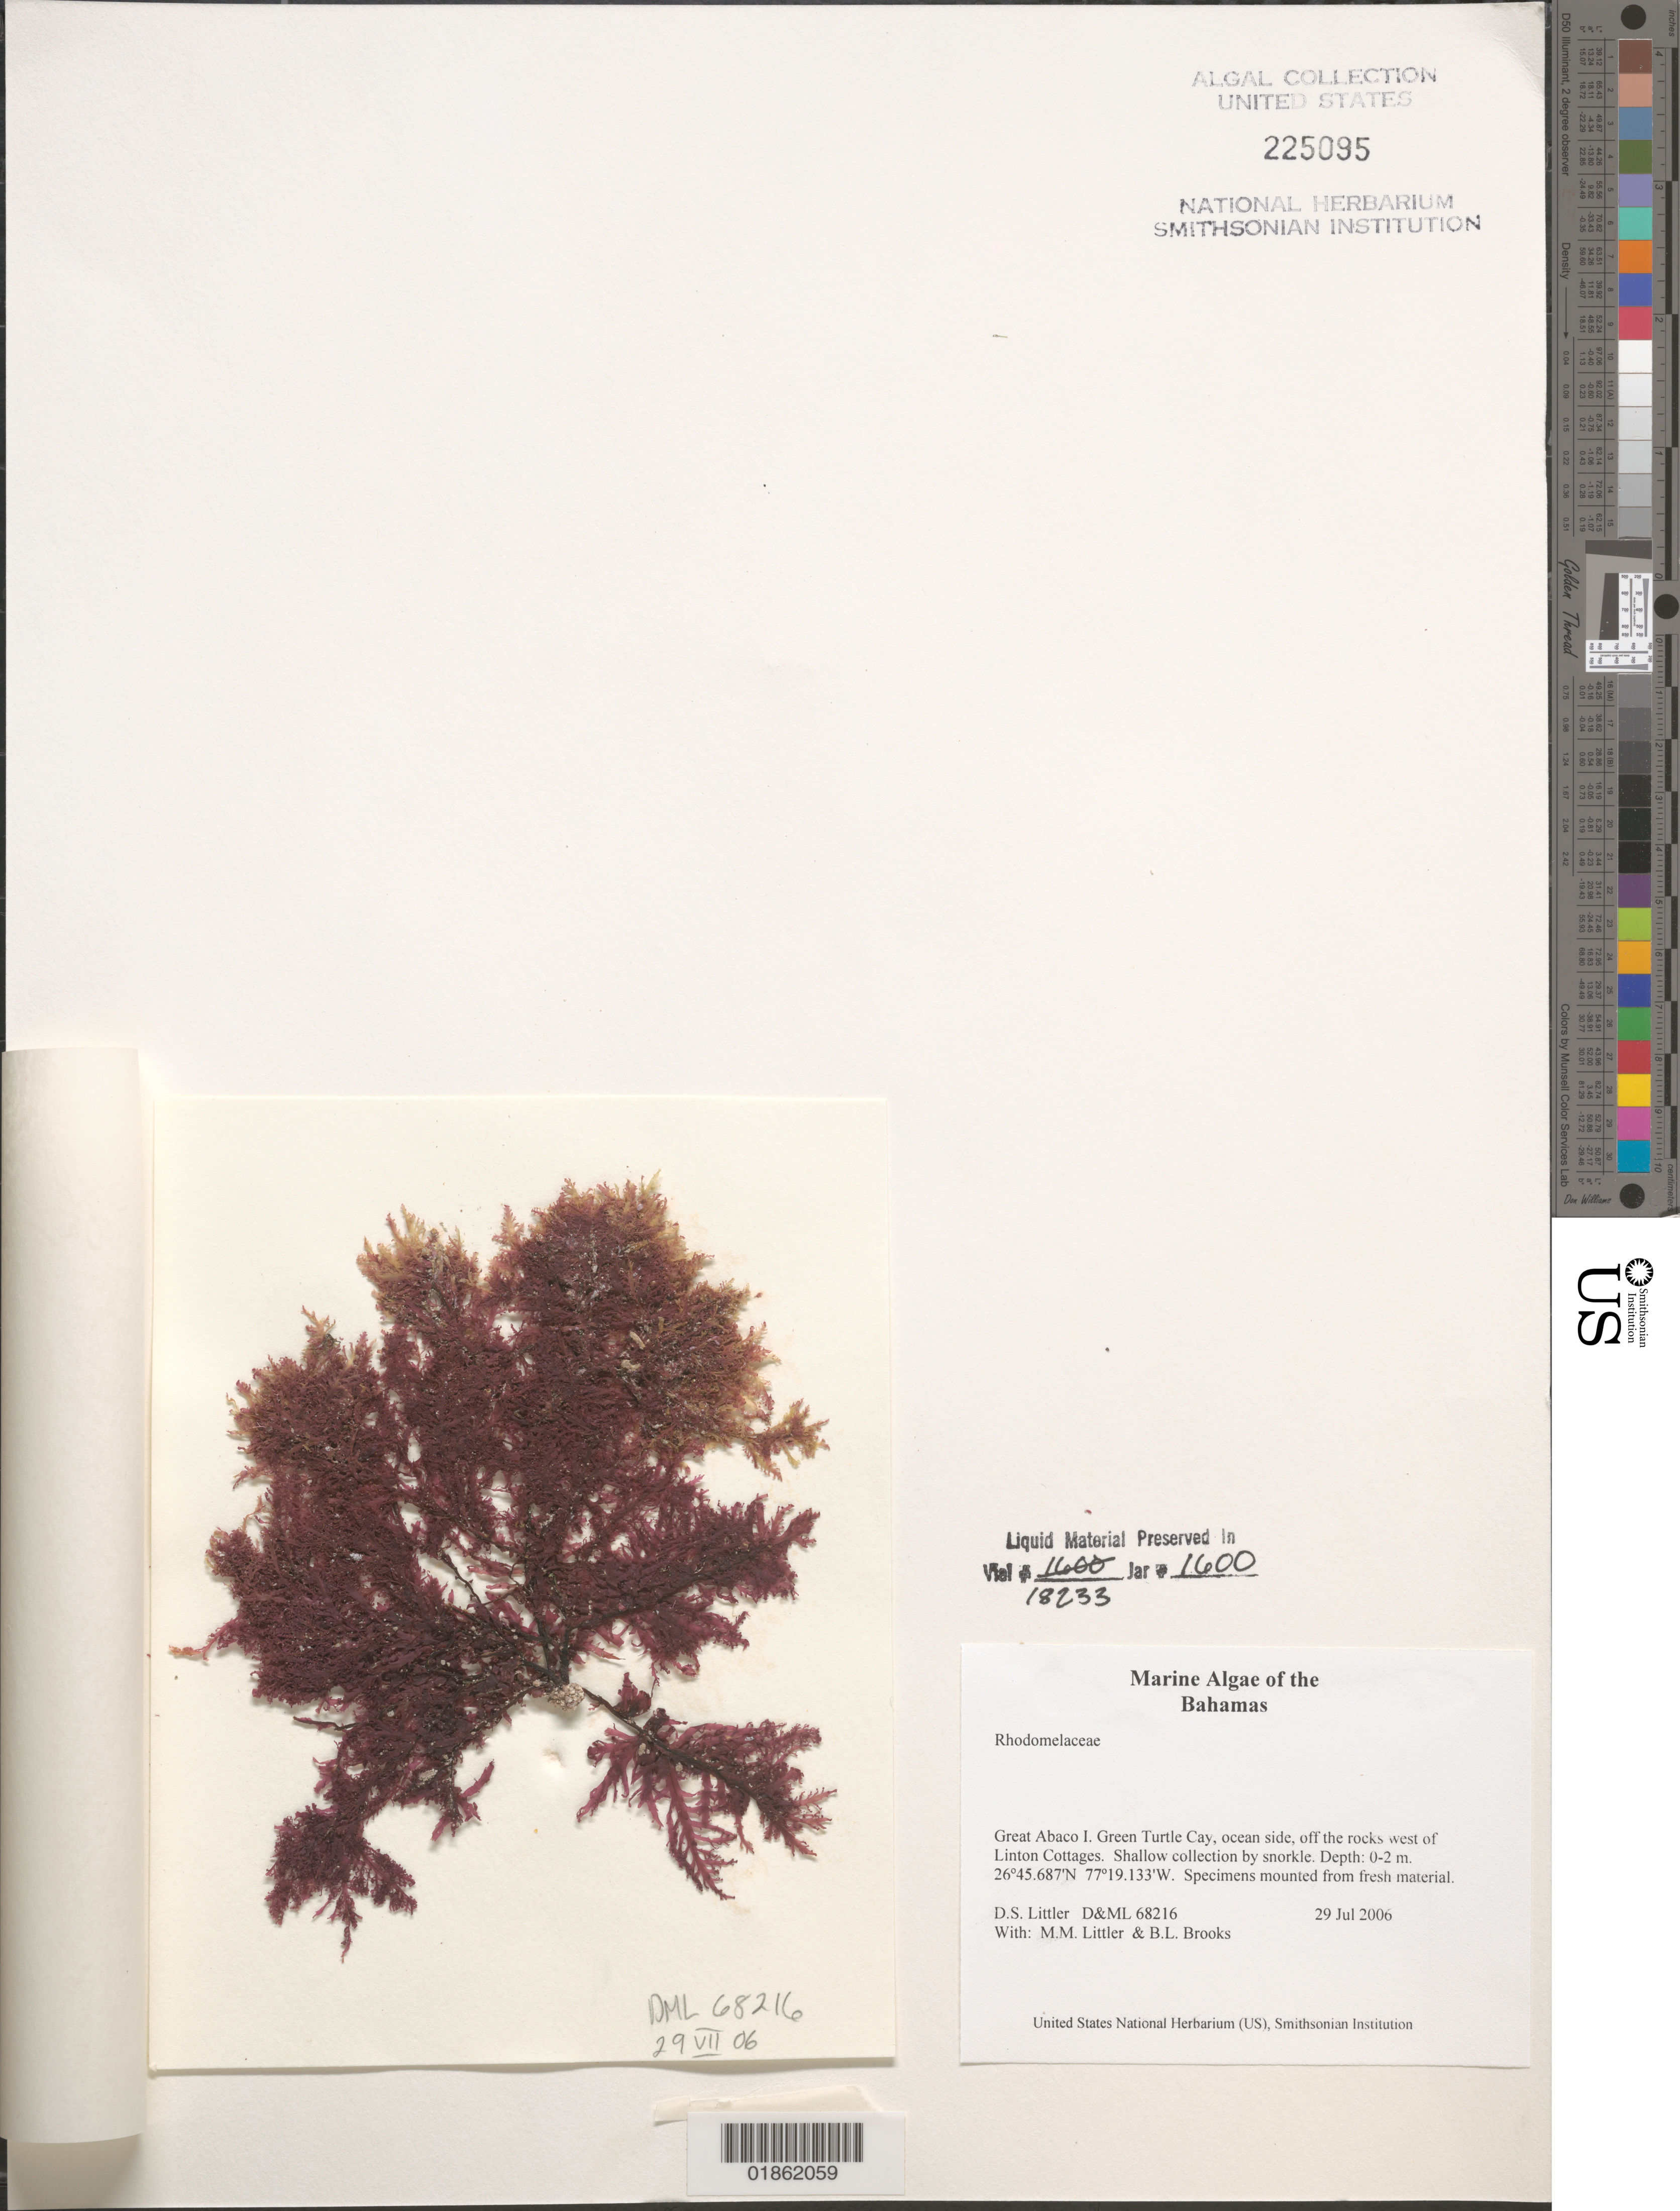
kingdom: Plantae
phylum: Rhodophyta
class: Florideophyceae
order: Ceramiales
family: Rhodomelaceae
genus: Amansia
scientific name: Amansia sp.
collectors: D. S. Littler, M. M. Littler & B. Lapointe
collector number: D&ML 68216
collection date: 2006-07-29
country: Bahamas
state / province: Hope Town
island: Green Turtle Cay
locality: Abacos. Green Turtle Cay. Rock W of Linton Cottages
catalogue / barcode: US 225095